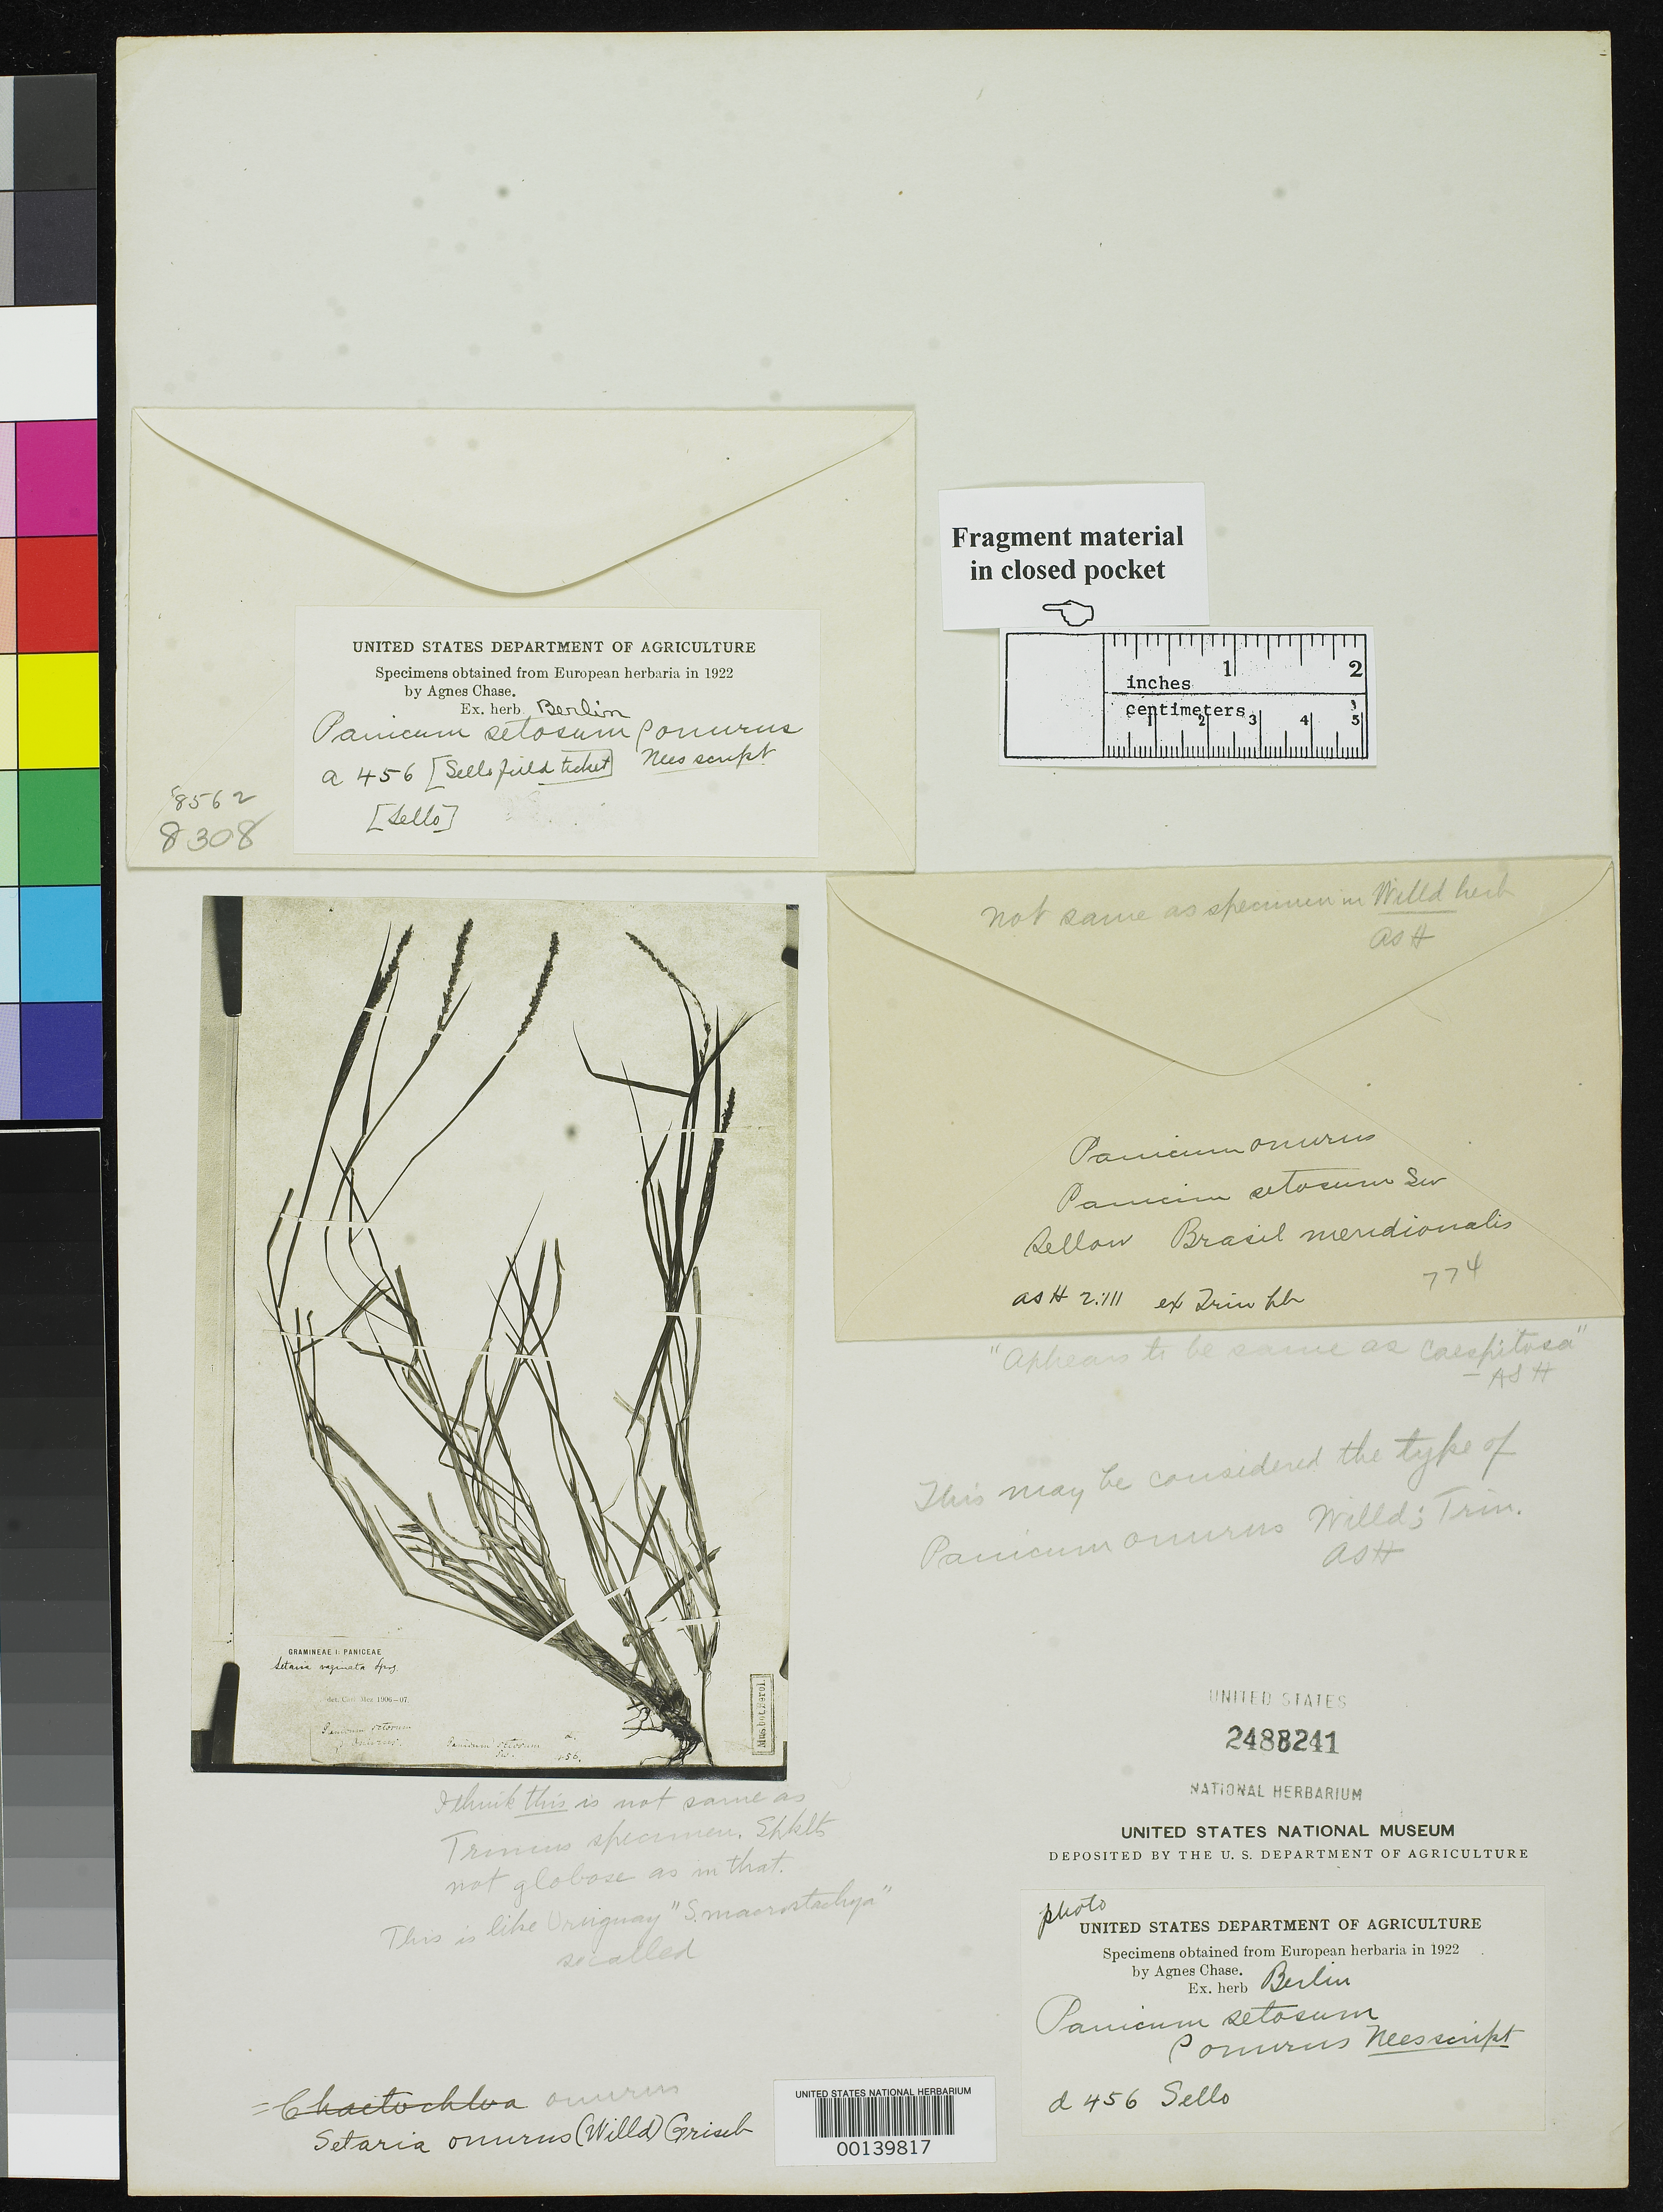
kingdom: Plantae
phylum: Tracheophyta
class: Liliopsida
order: Poales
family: Poaceae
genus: Panicum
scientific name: Panicum onurus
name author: Willd. ex Trin.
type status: Type Fragment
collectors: F. Sellow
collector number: A 456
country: Uruguay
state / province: Montevideo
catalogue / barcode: US 2488241